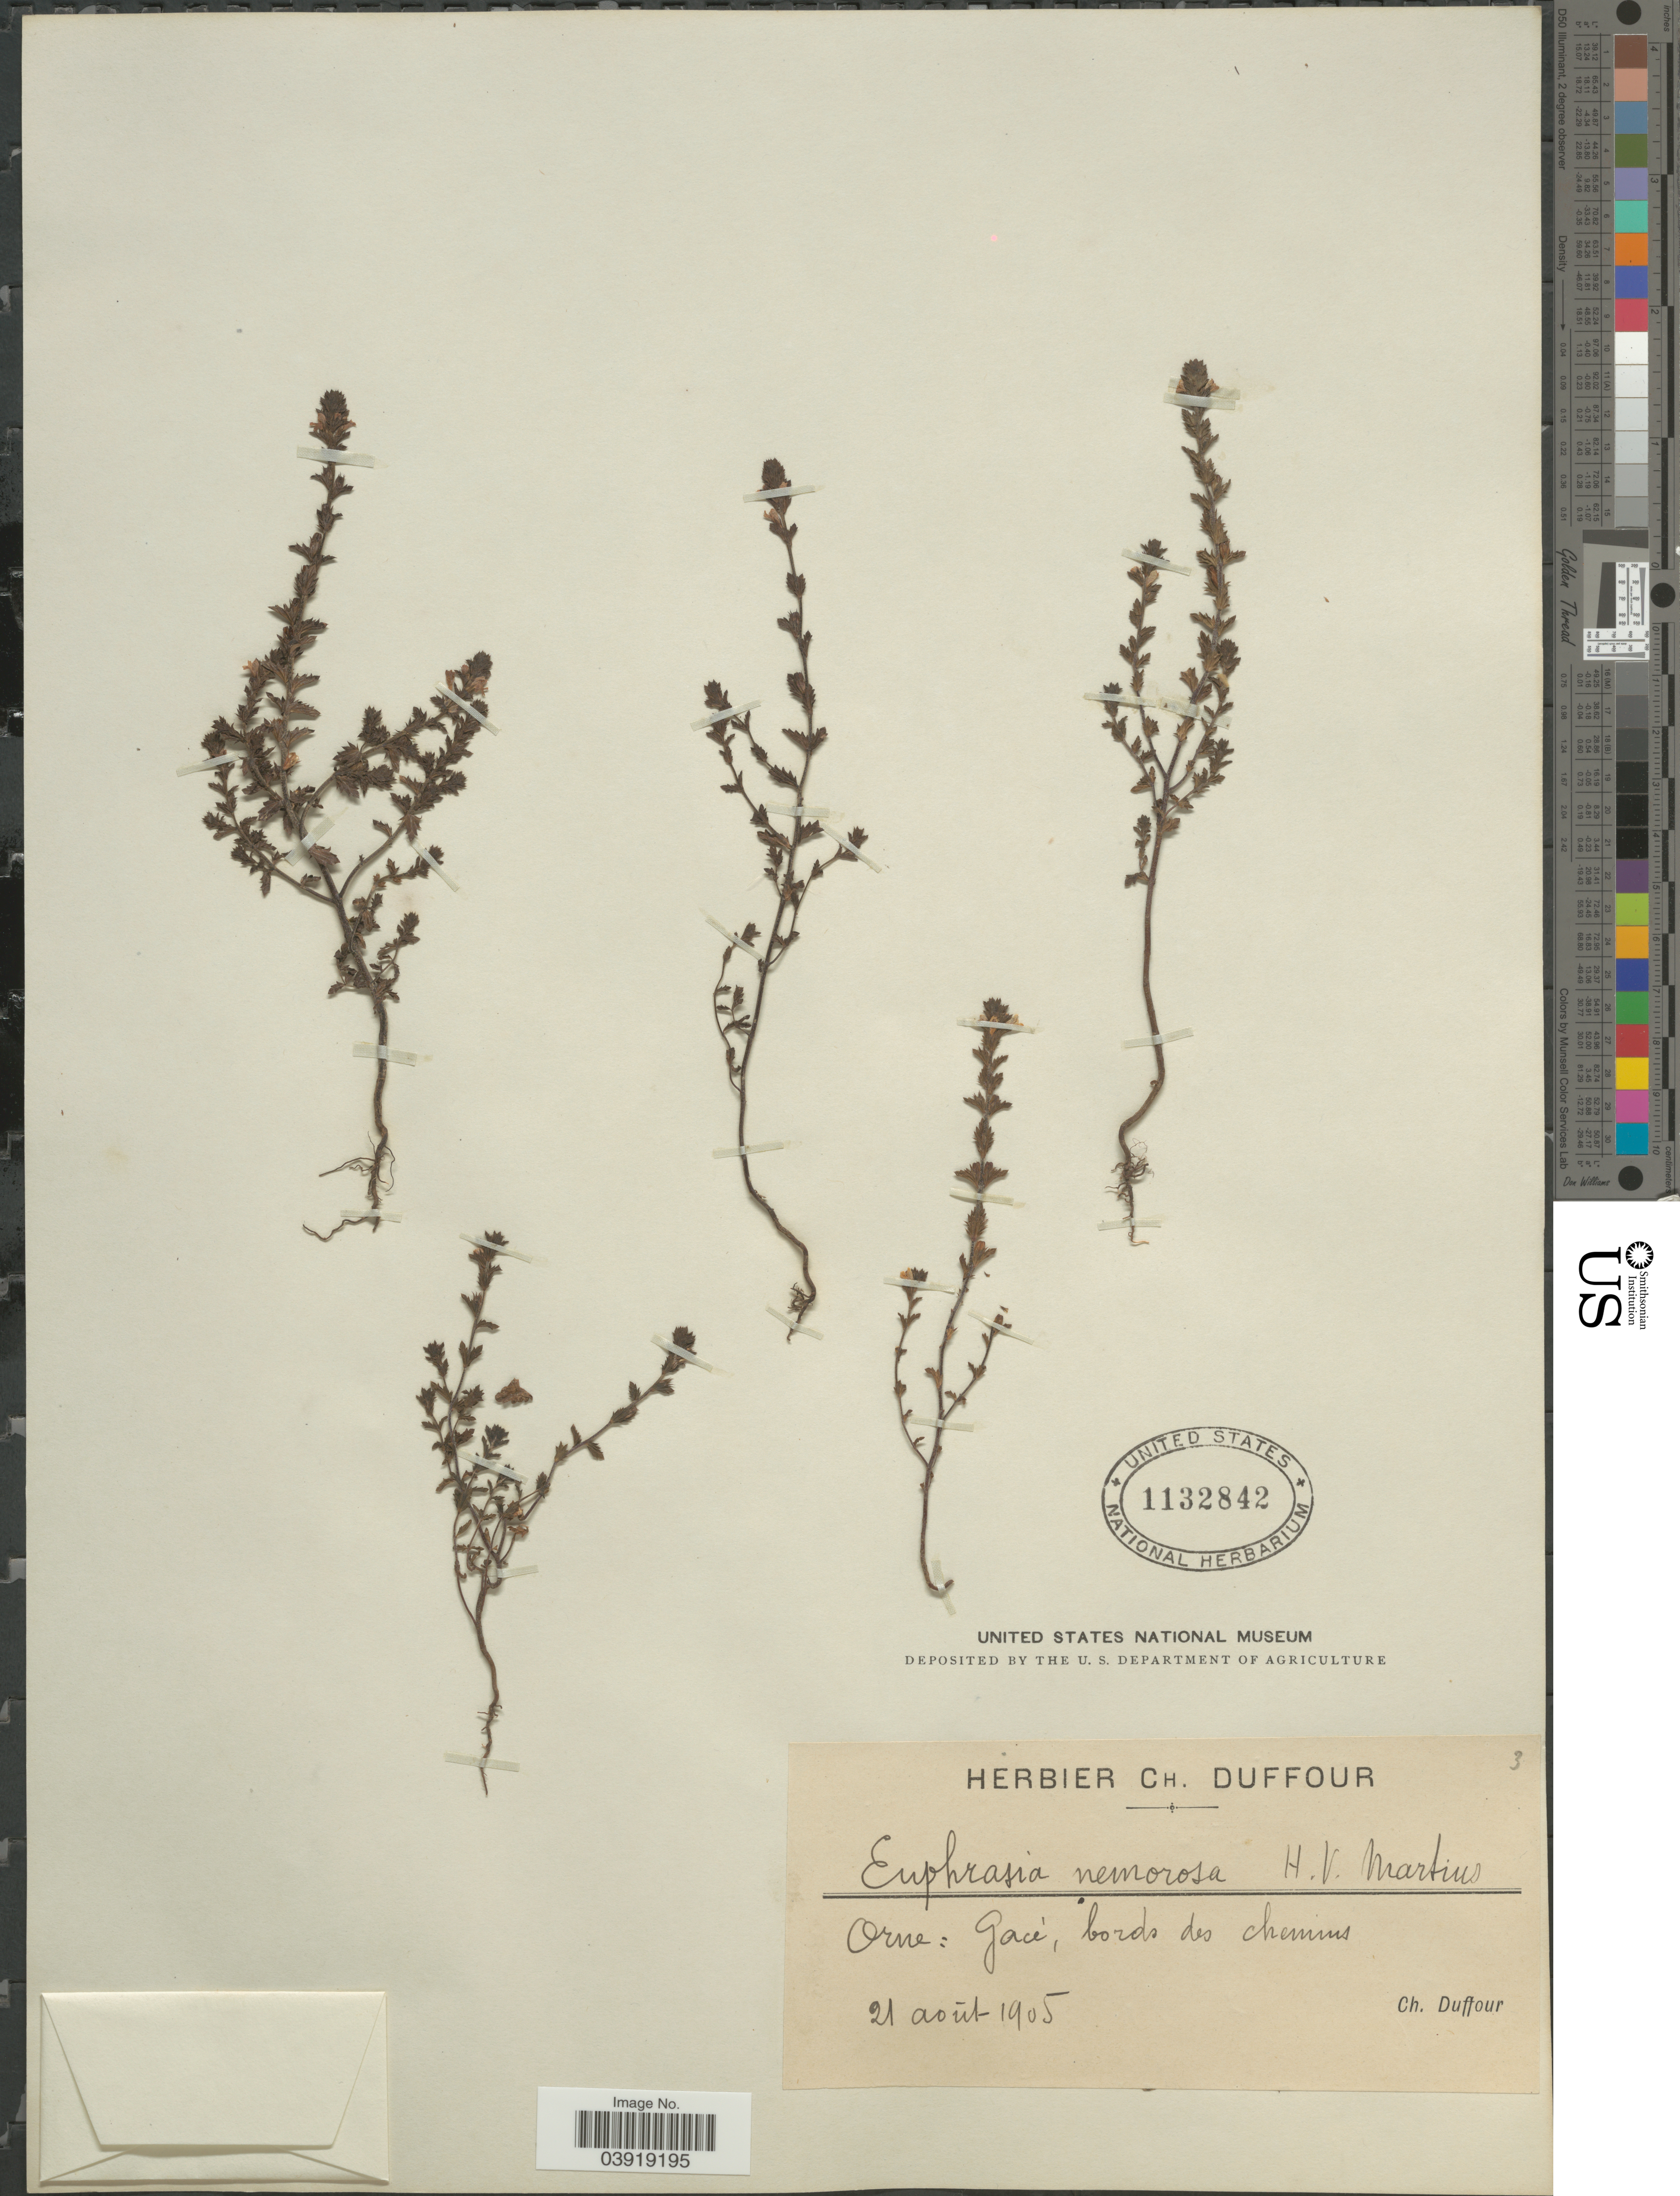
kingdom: Plantae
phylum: Tracheophyta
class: Magnoliopsida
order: Lamiales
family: Orobanchaceae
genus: Euphrasia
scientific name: Euphrasia nemorosa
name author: (Pers.) Wallr.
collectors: C. Duffour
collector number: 3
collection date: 1905-08-21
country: France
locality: Orne: Gacé.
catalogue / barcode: US 1132842